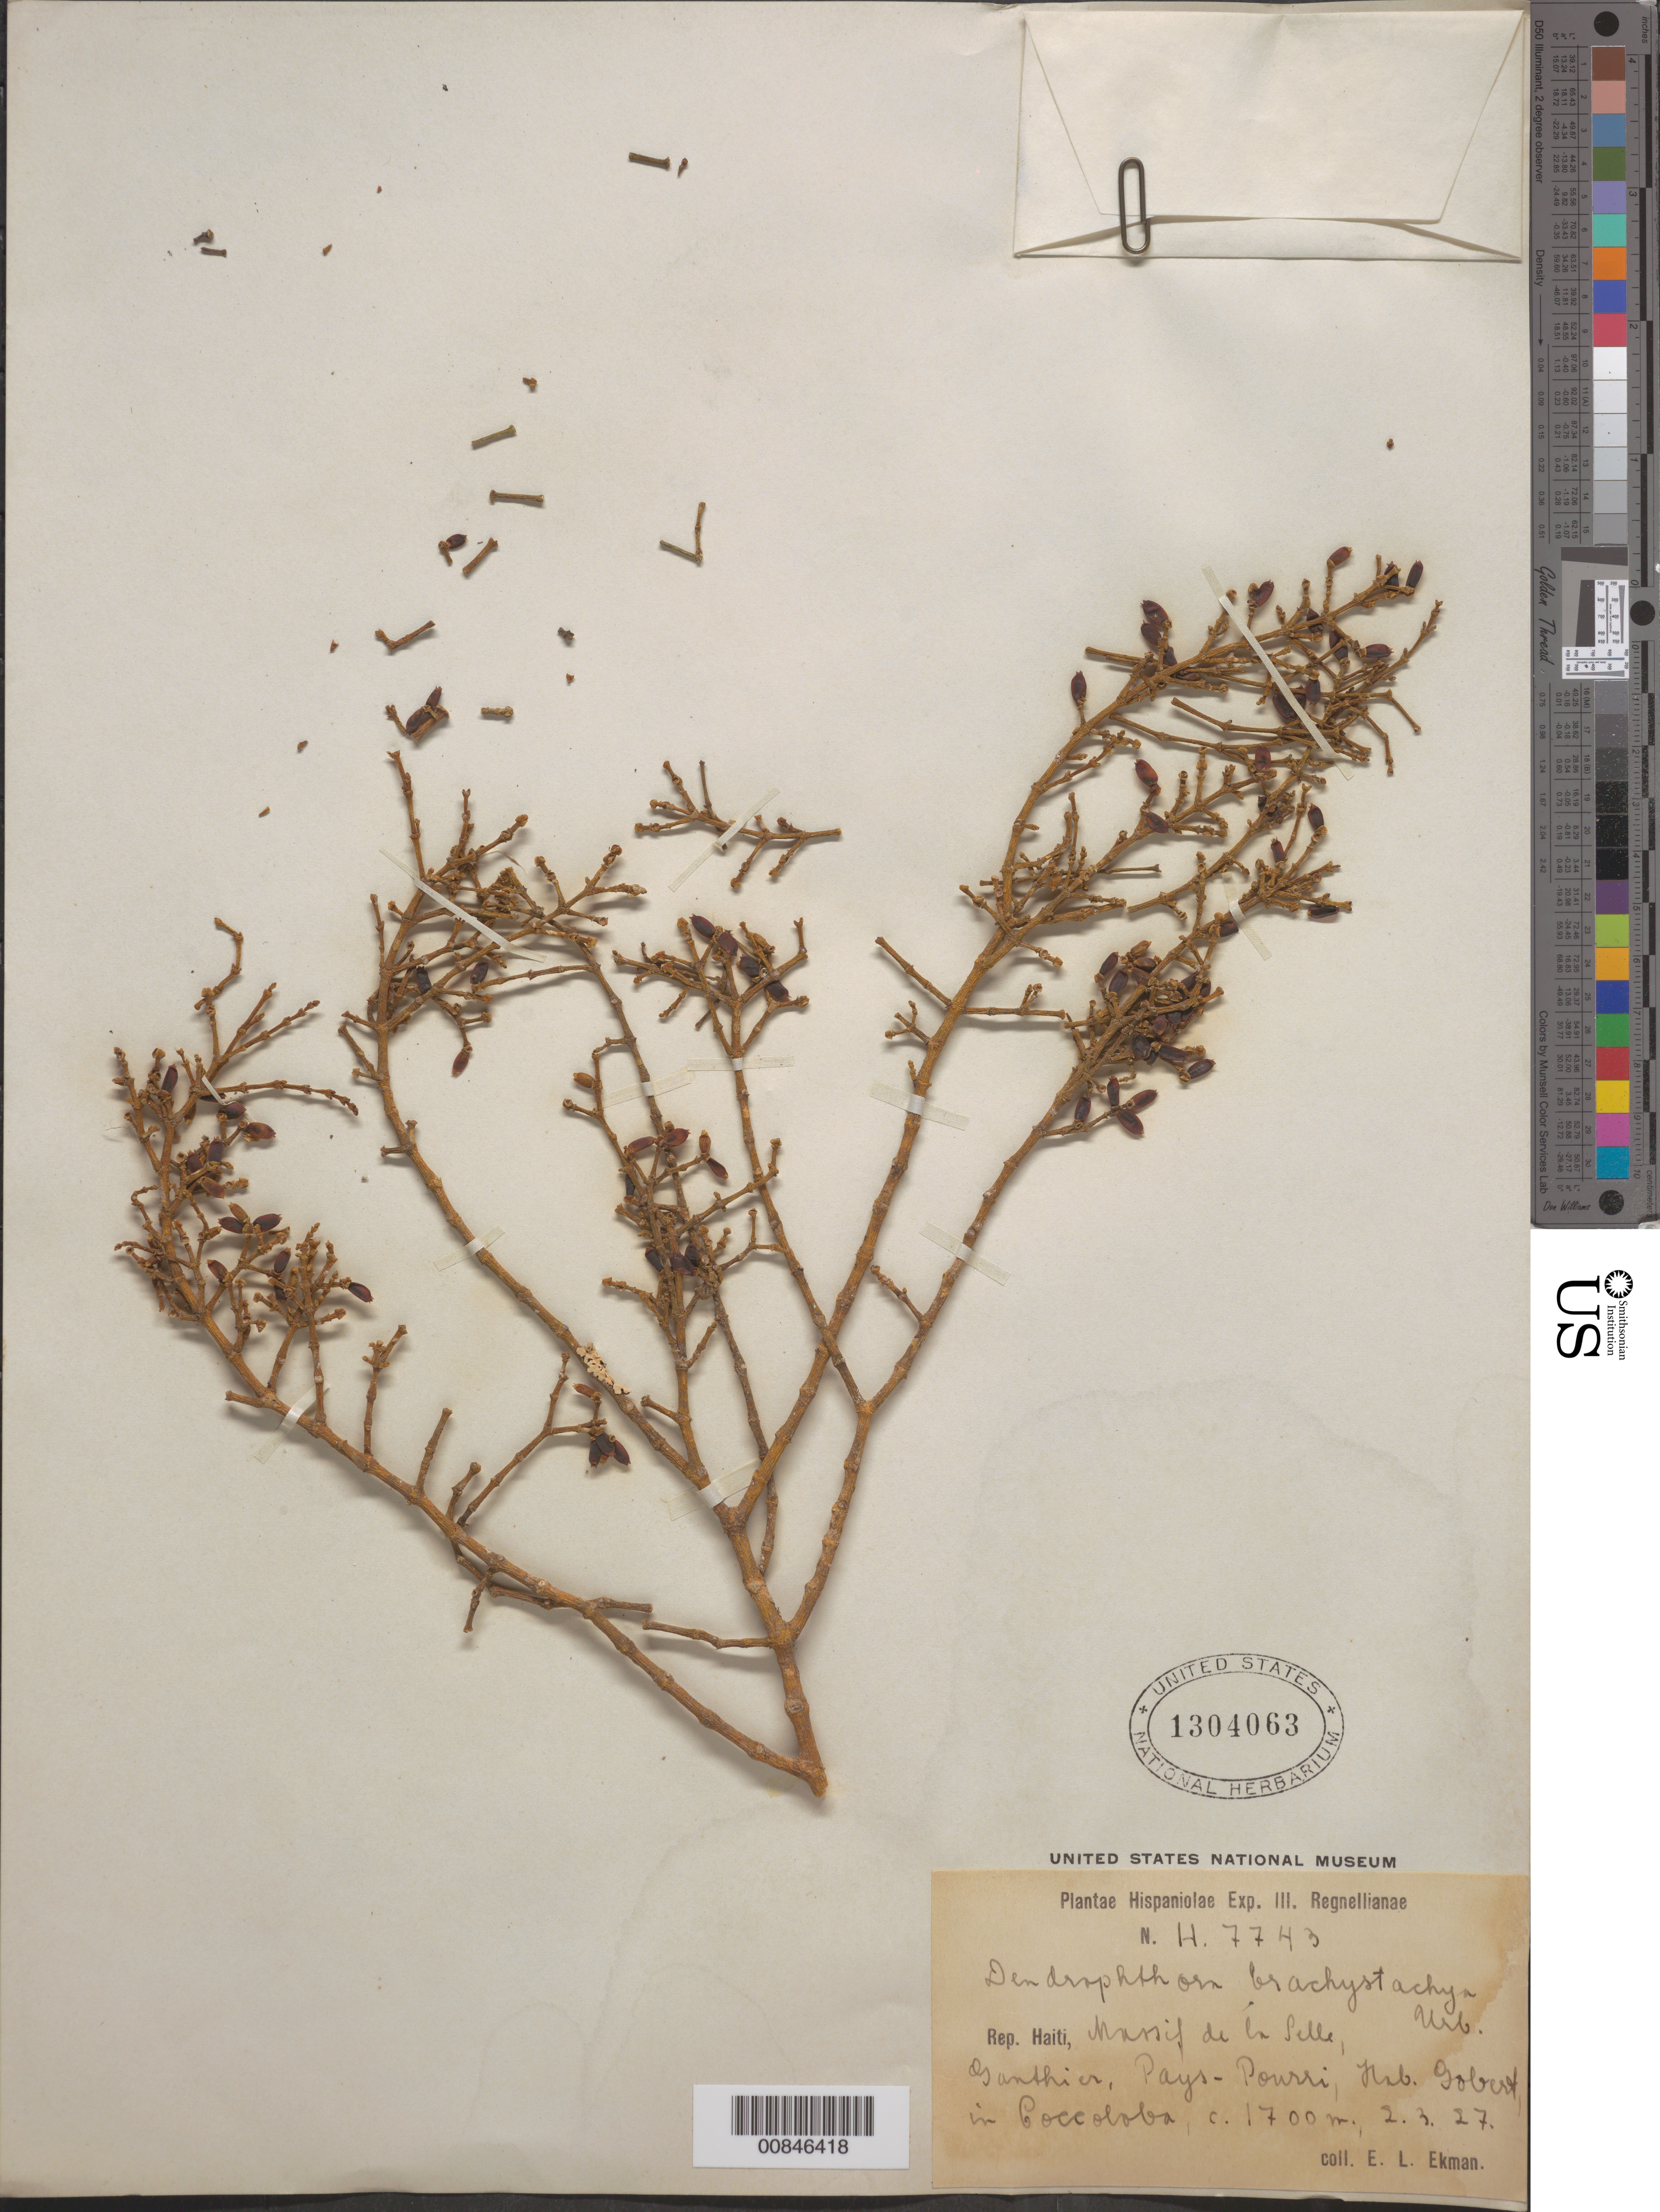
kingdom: Plantae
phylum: Tracheophyta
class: Magnoliopsida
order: Santalales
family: Viscaceae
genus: Dendrophthora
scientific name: Dendrophthora brachystachya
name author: Urb.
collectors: E. L. Ekman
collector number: H 7743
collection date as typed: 02 Mar 1927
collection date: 1927-03-02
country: Haiti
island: Hispaniola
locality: Massif de la Selle, Ganthier, Pays-Pourri, Hab. Gobert.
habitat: In Coccoloba.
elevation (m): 1700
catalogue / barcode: US 1304063